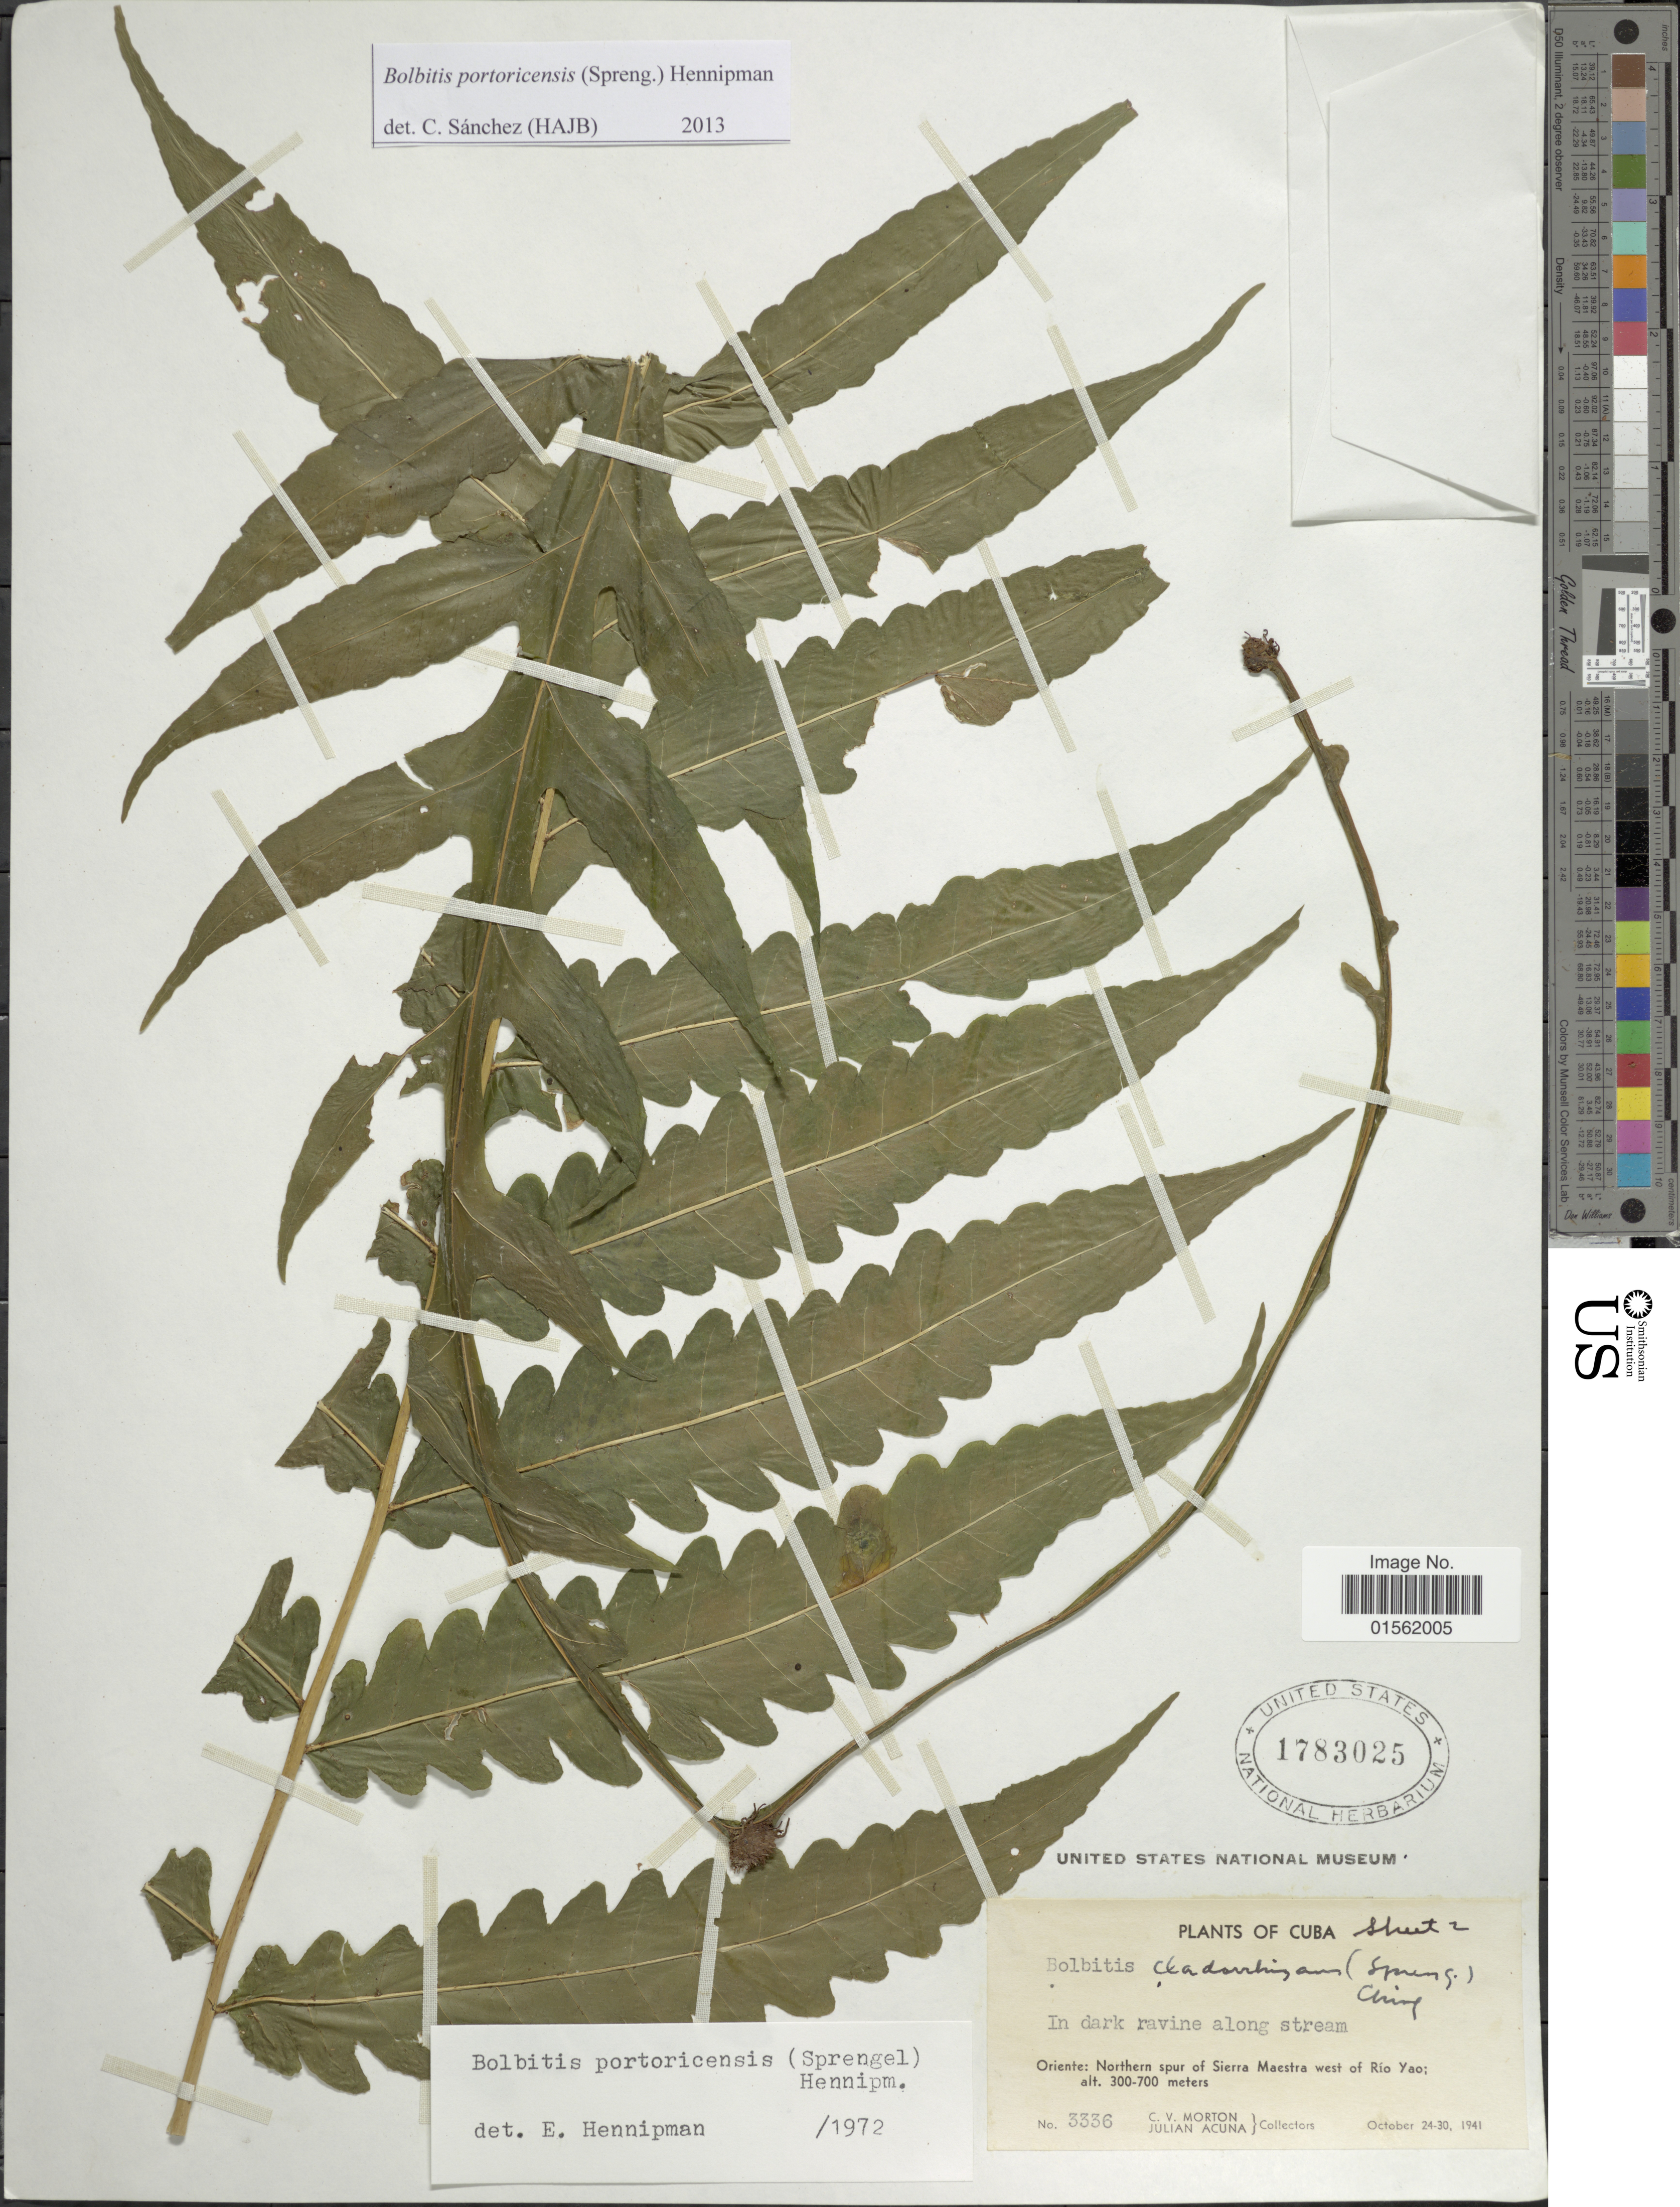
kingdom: Plantae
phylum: Tracheophyta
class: Polypodiopsida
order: Polypodiales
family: Dryopteridaceae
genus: Bolbitis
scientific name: Bolbitis portoricensis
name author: (Spreng.) Hennipman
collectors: C. V. Morton & J. B. Acuña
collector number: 3336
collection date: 1941-10-24/1941-10-30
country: Cuba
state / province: Oriente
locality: Northern spur of Sierra Maestra west of Río Yao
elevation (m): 300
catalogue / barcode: US 1783025